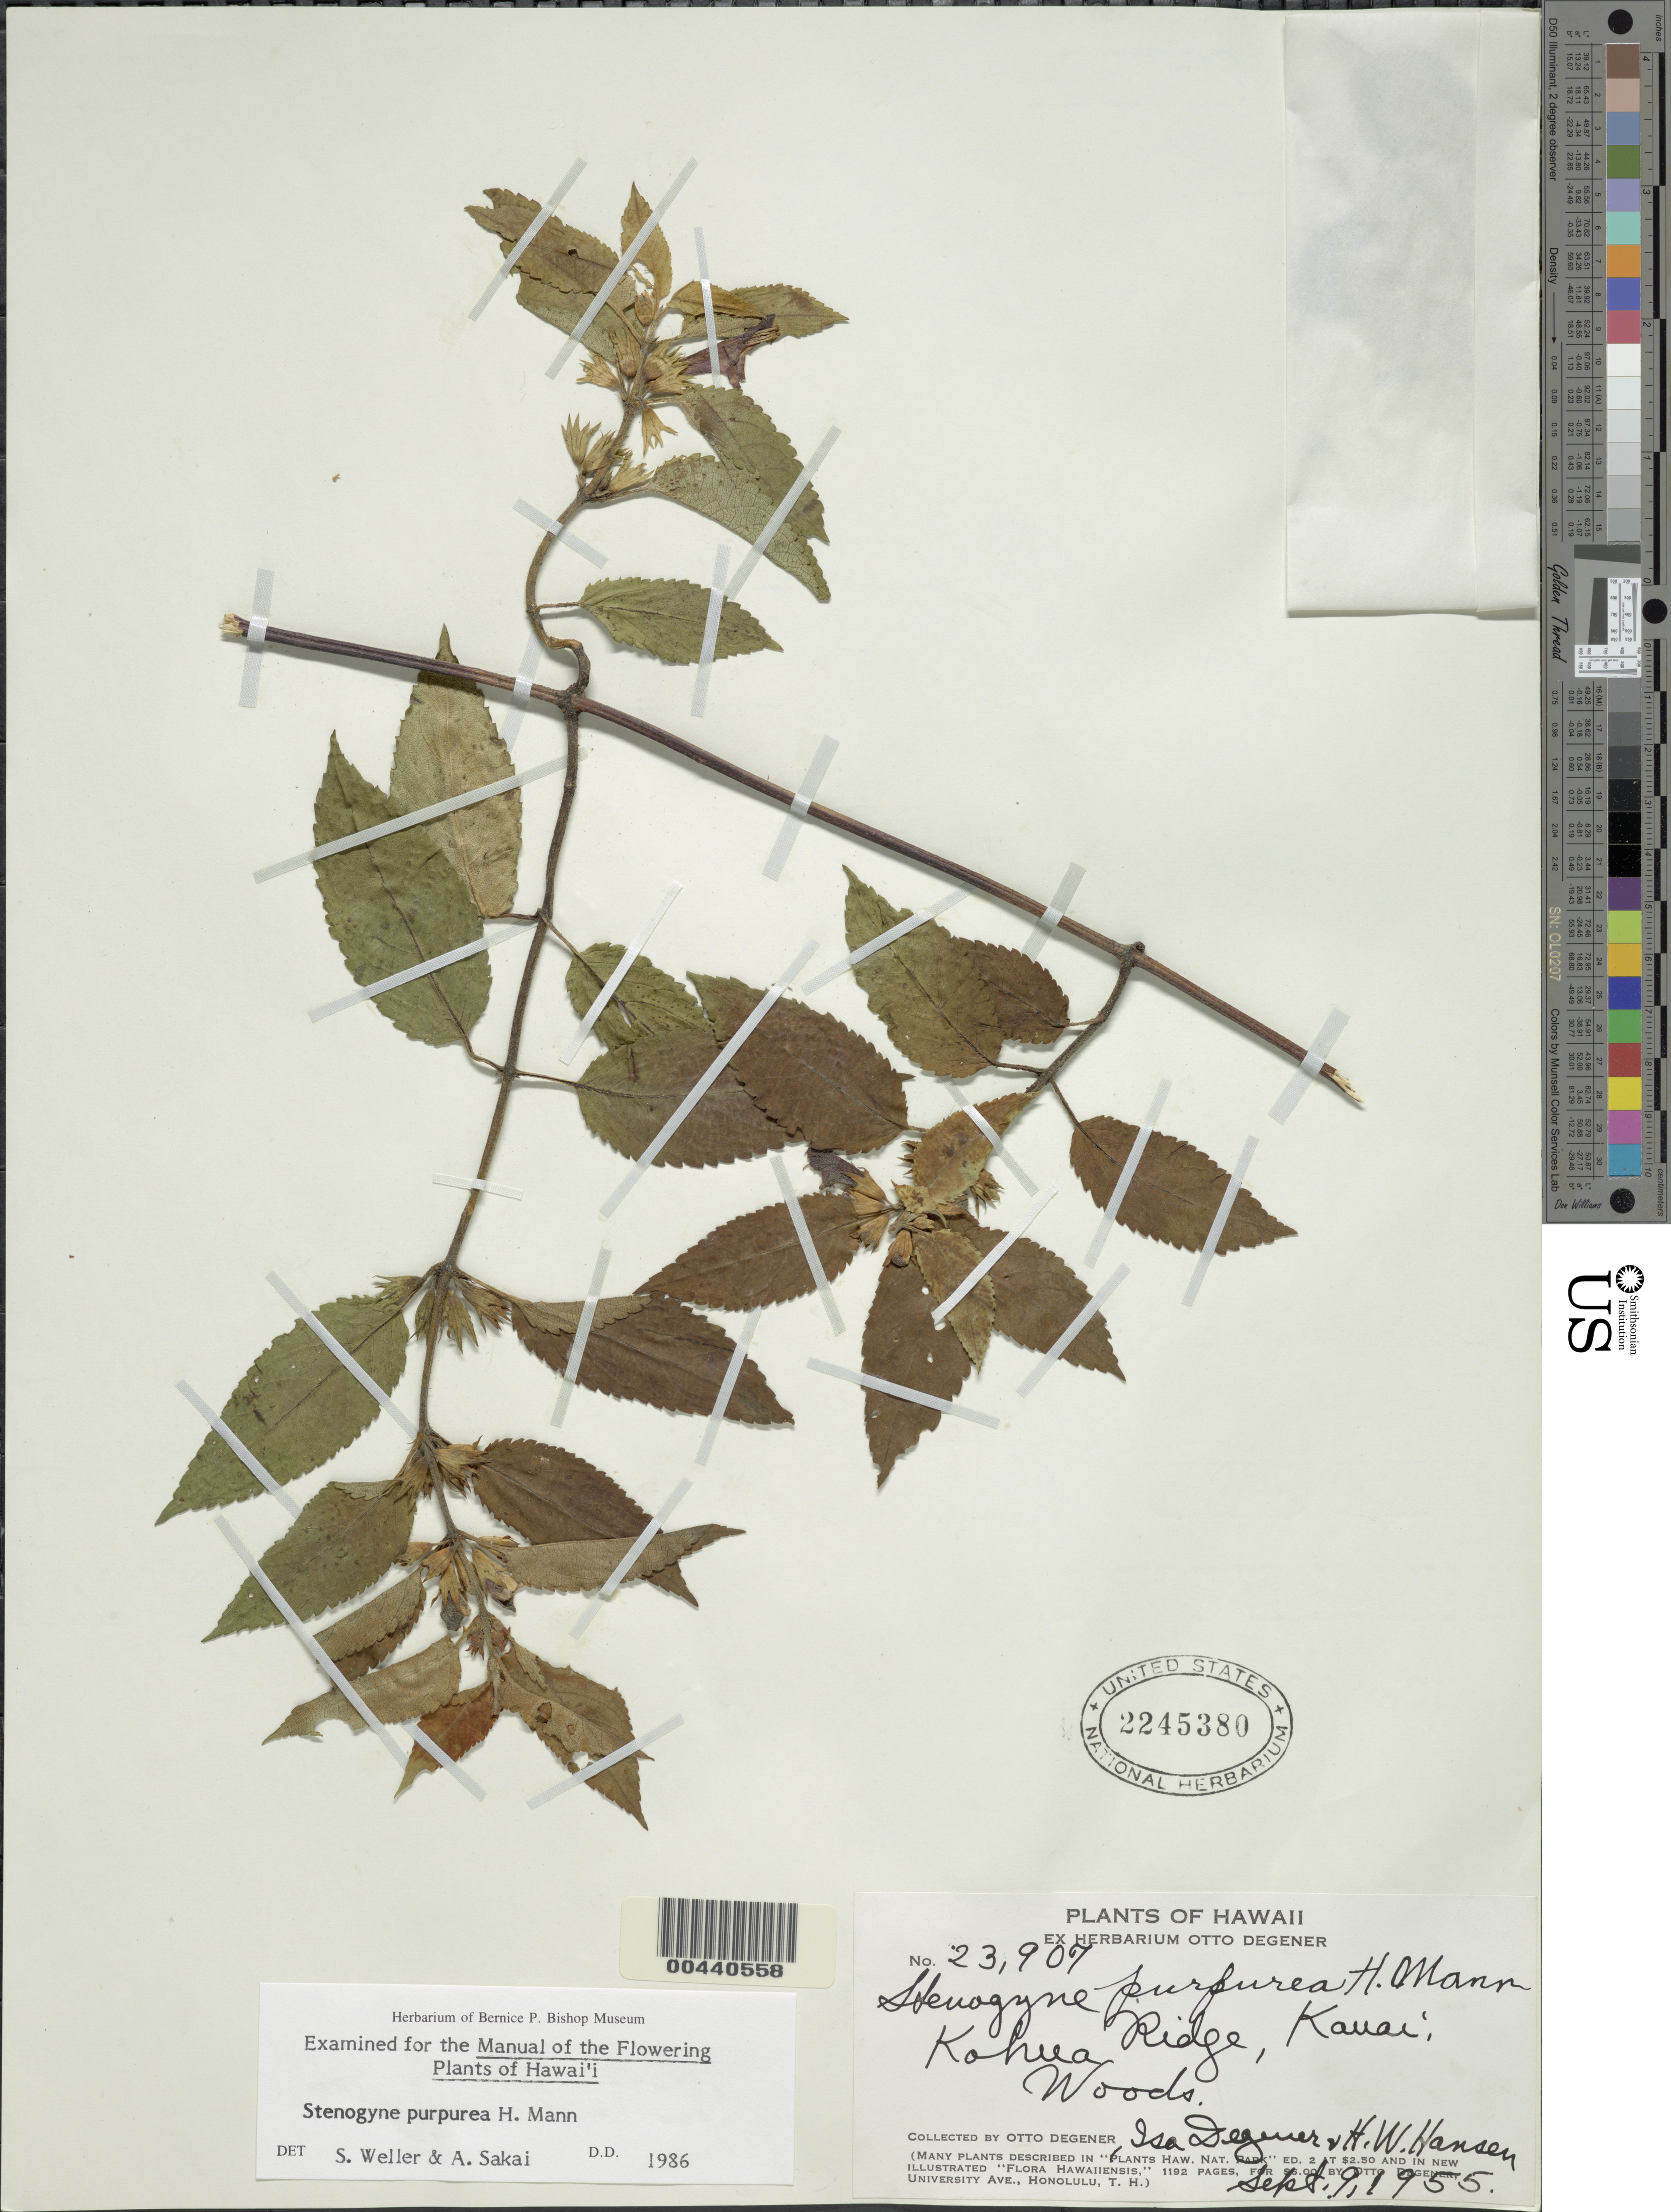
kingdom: Plantae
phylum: Tracheophyta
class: Magnoliopsida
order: Lamiales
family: Lamiaceae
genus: Stenogyne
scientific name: Stenogyne purpurea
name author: H. Mann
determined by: Weller, Stephen G., (UNITED STATES)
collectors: O. Degener, I. Degener & H. Hansen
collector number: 23907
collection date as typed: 9 Sep 1955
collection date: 1955-09-09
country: United States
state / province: Hawaii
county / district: Honolulu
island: Oahu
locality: Kohua Ridge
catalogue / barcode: US 2245380